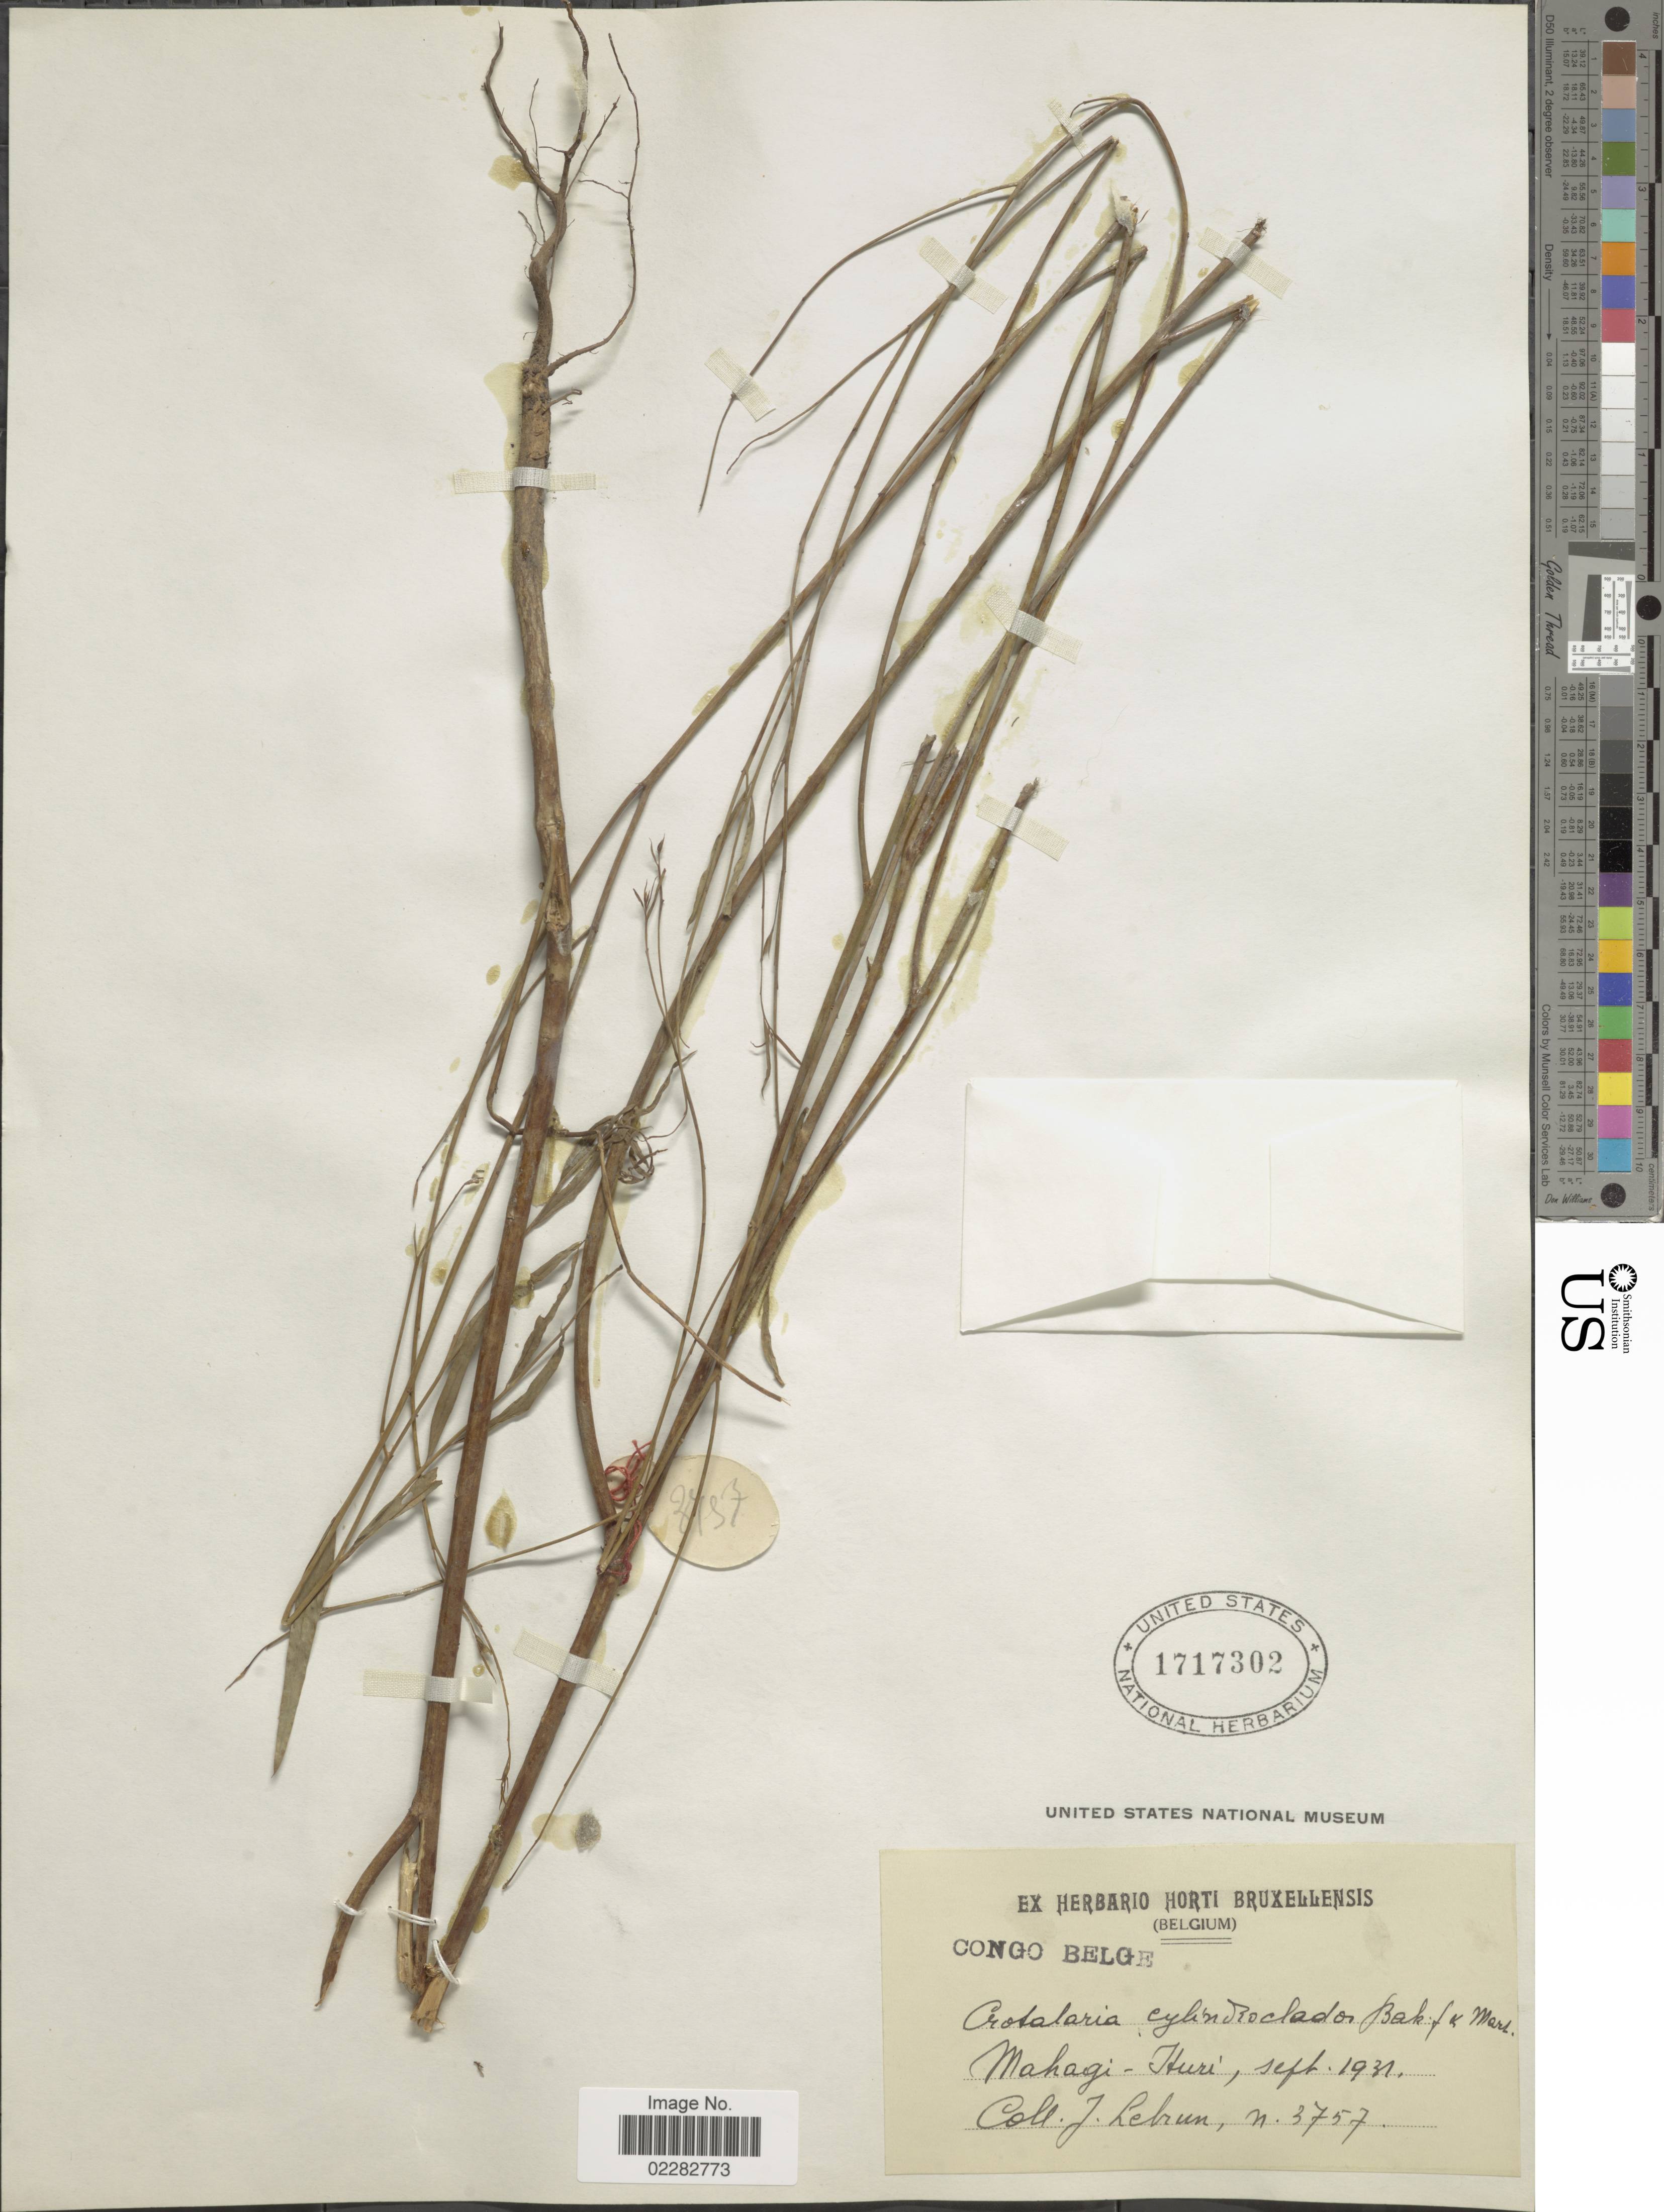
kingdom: Plantae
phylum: Tracheophyta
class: Magnoliopsida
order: Fabales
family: Fabaceae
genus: Crotalaria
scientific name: Crotalaria cylindroclados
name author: Baker f. & Martin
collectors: J. A. Lebrun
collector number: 3757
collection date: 1931-09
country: Congo, Democratic Republic of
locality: Mahagi-Ituri.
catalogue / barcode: US 1717302